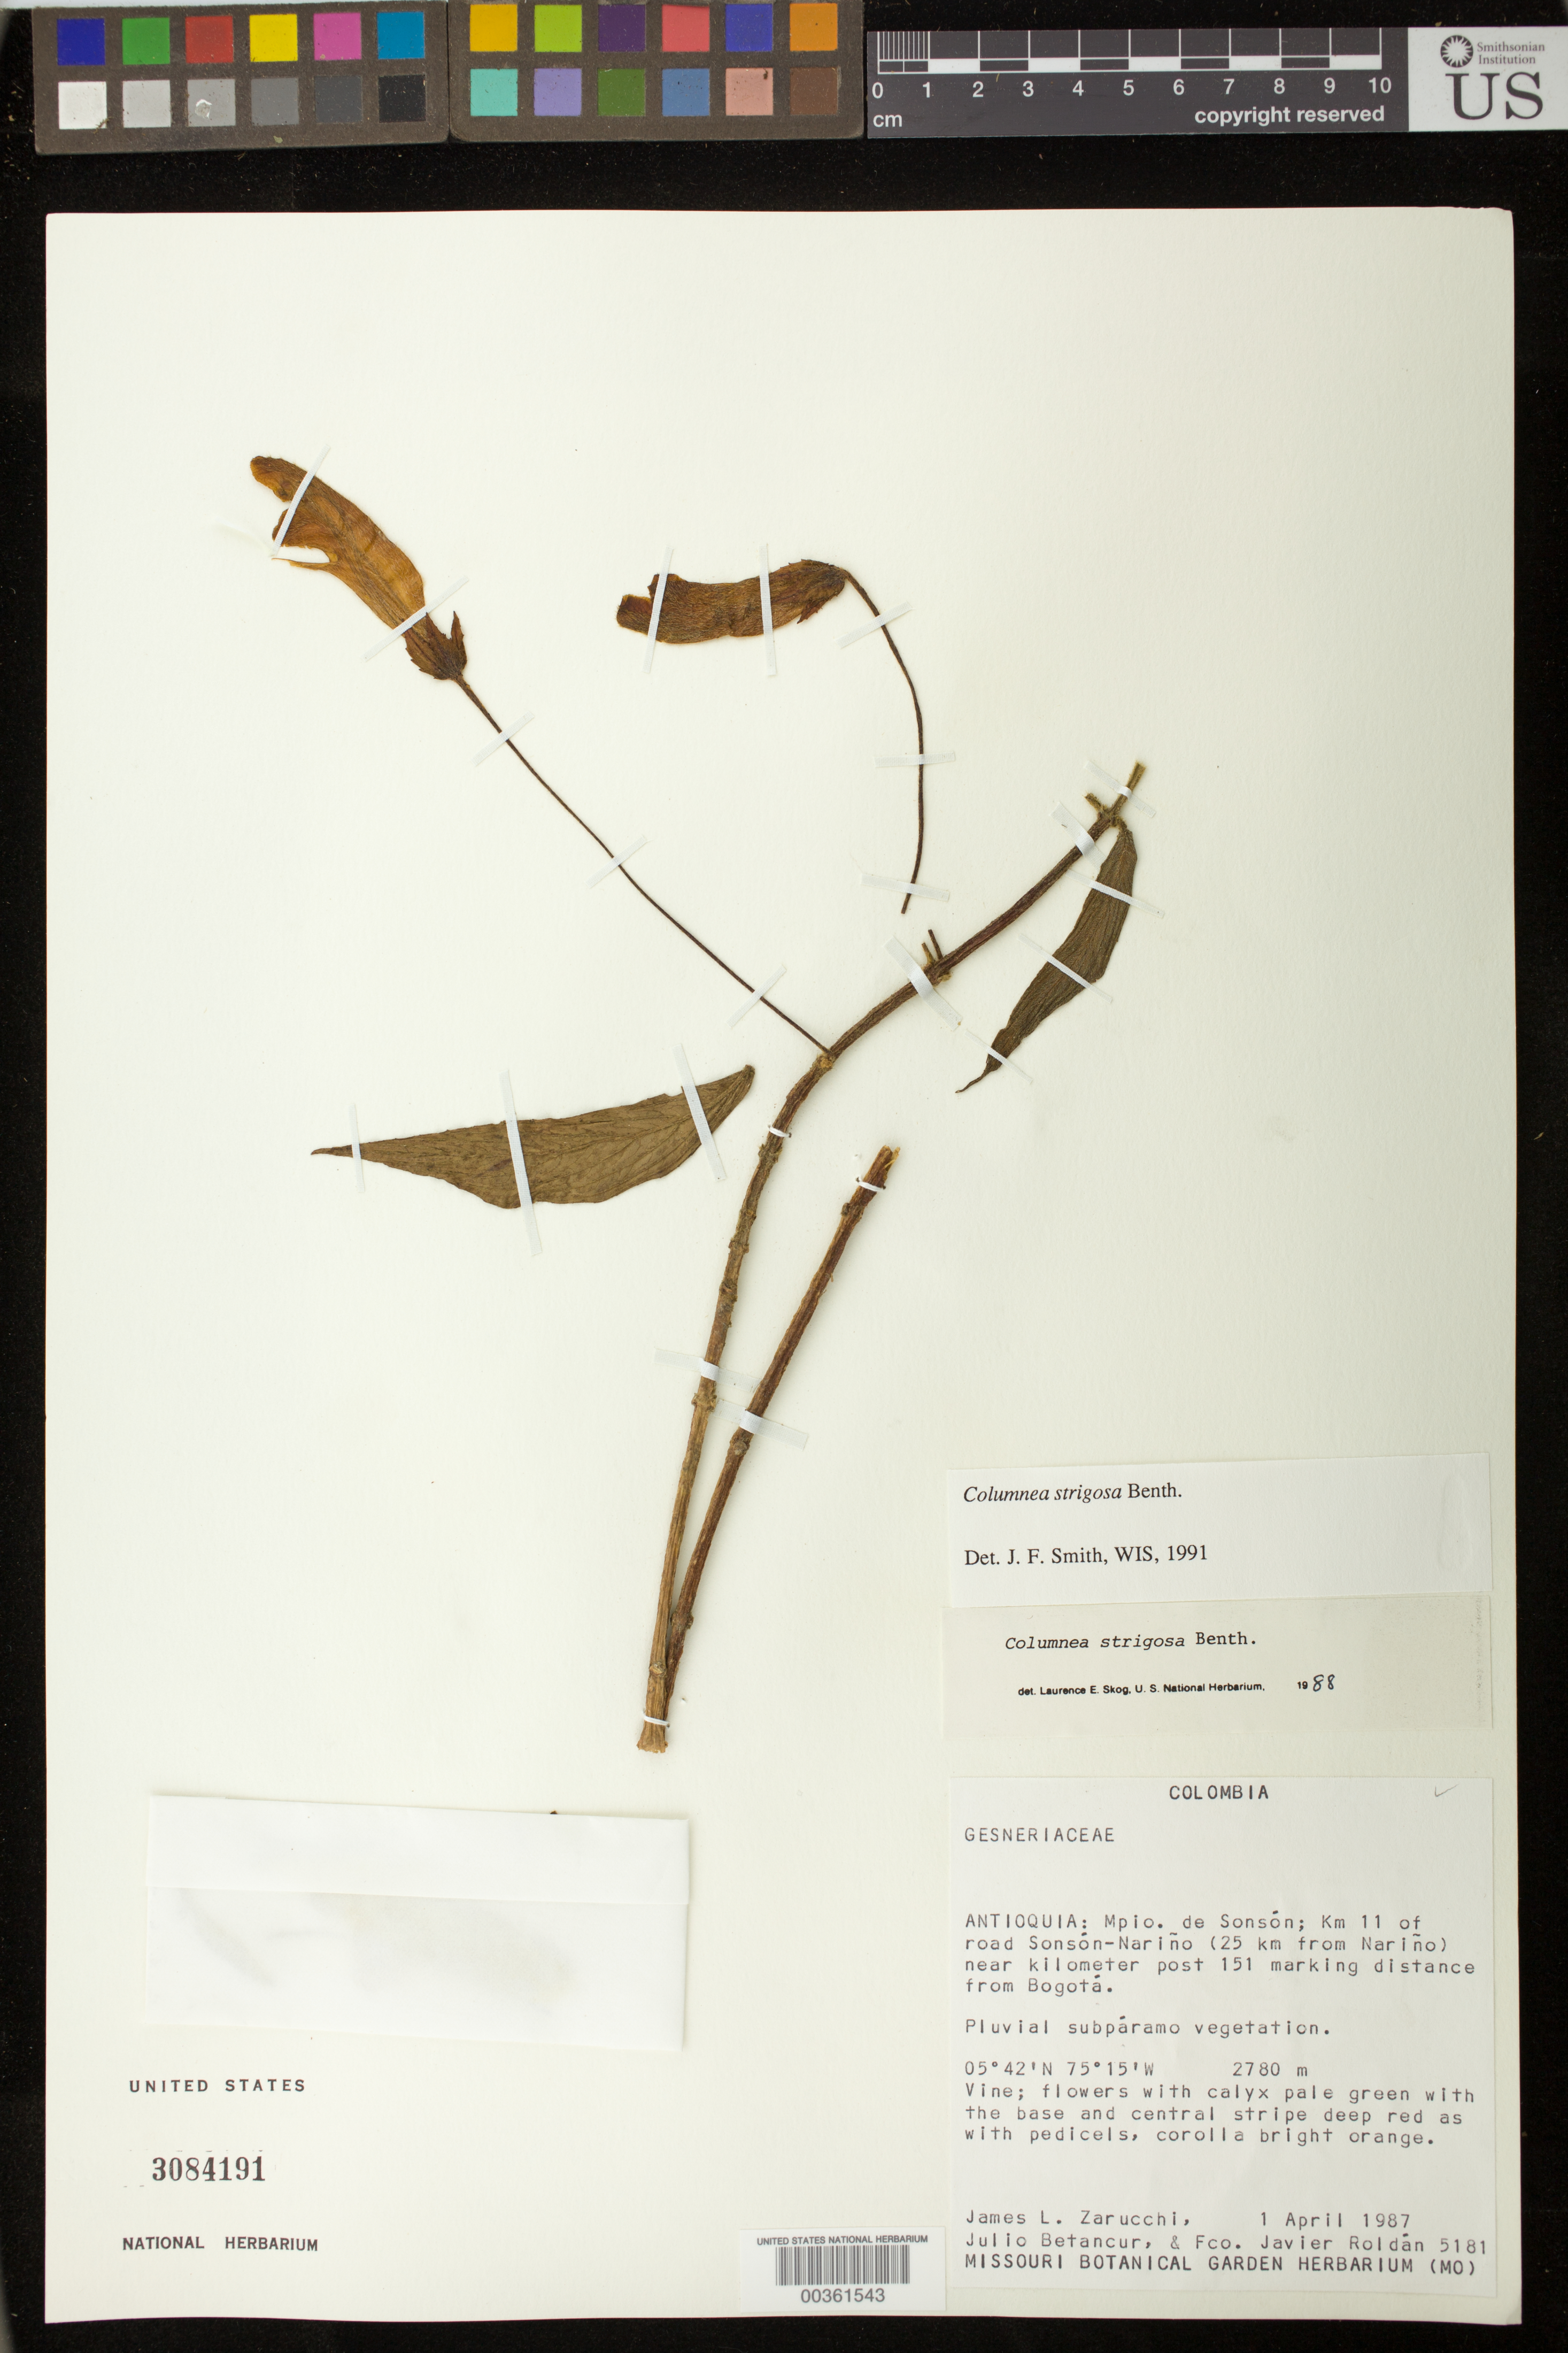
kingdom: Plantae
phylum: Tracheophyta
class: Magnoliopsida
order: Lamiales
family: Gesneriaceae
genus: Columnea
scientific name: Columnea strigosa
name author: Benth.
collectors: J. L. Zarucchi, J. C. Betancur & F. J. Roldán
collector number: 5181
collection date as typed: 01 Apr 1987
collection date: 1987-04-01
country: Colombia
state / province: Antioquia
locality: Mpio. de Sonsón; km 11 of road Sonsón - Nariño (25 km from Nariño) near kilometer post 151 marking distance from Bogotá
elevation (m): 2780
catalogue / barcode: US 3084191